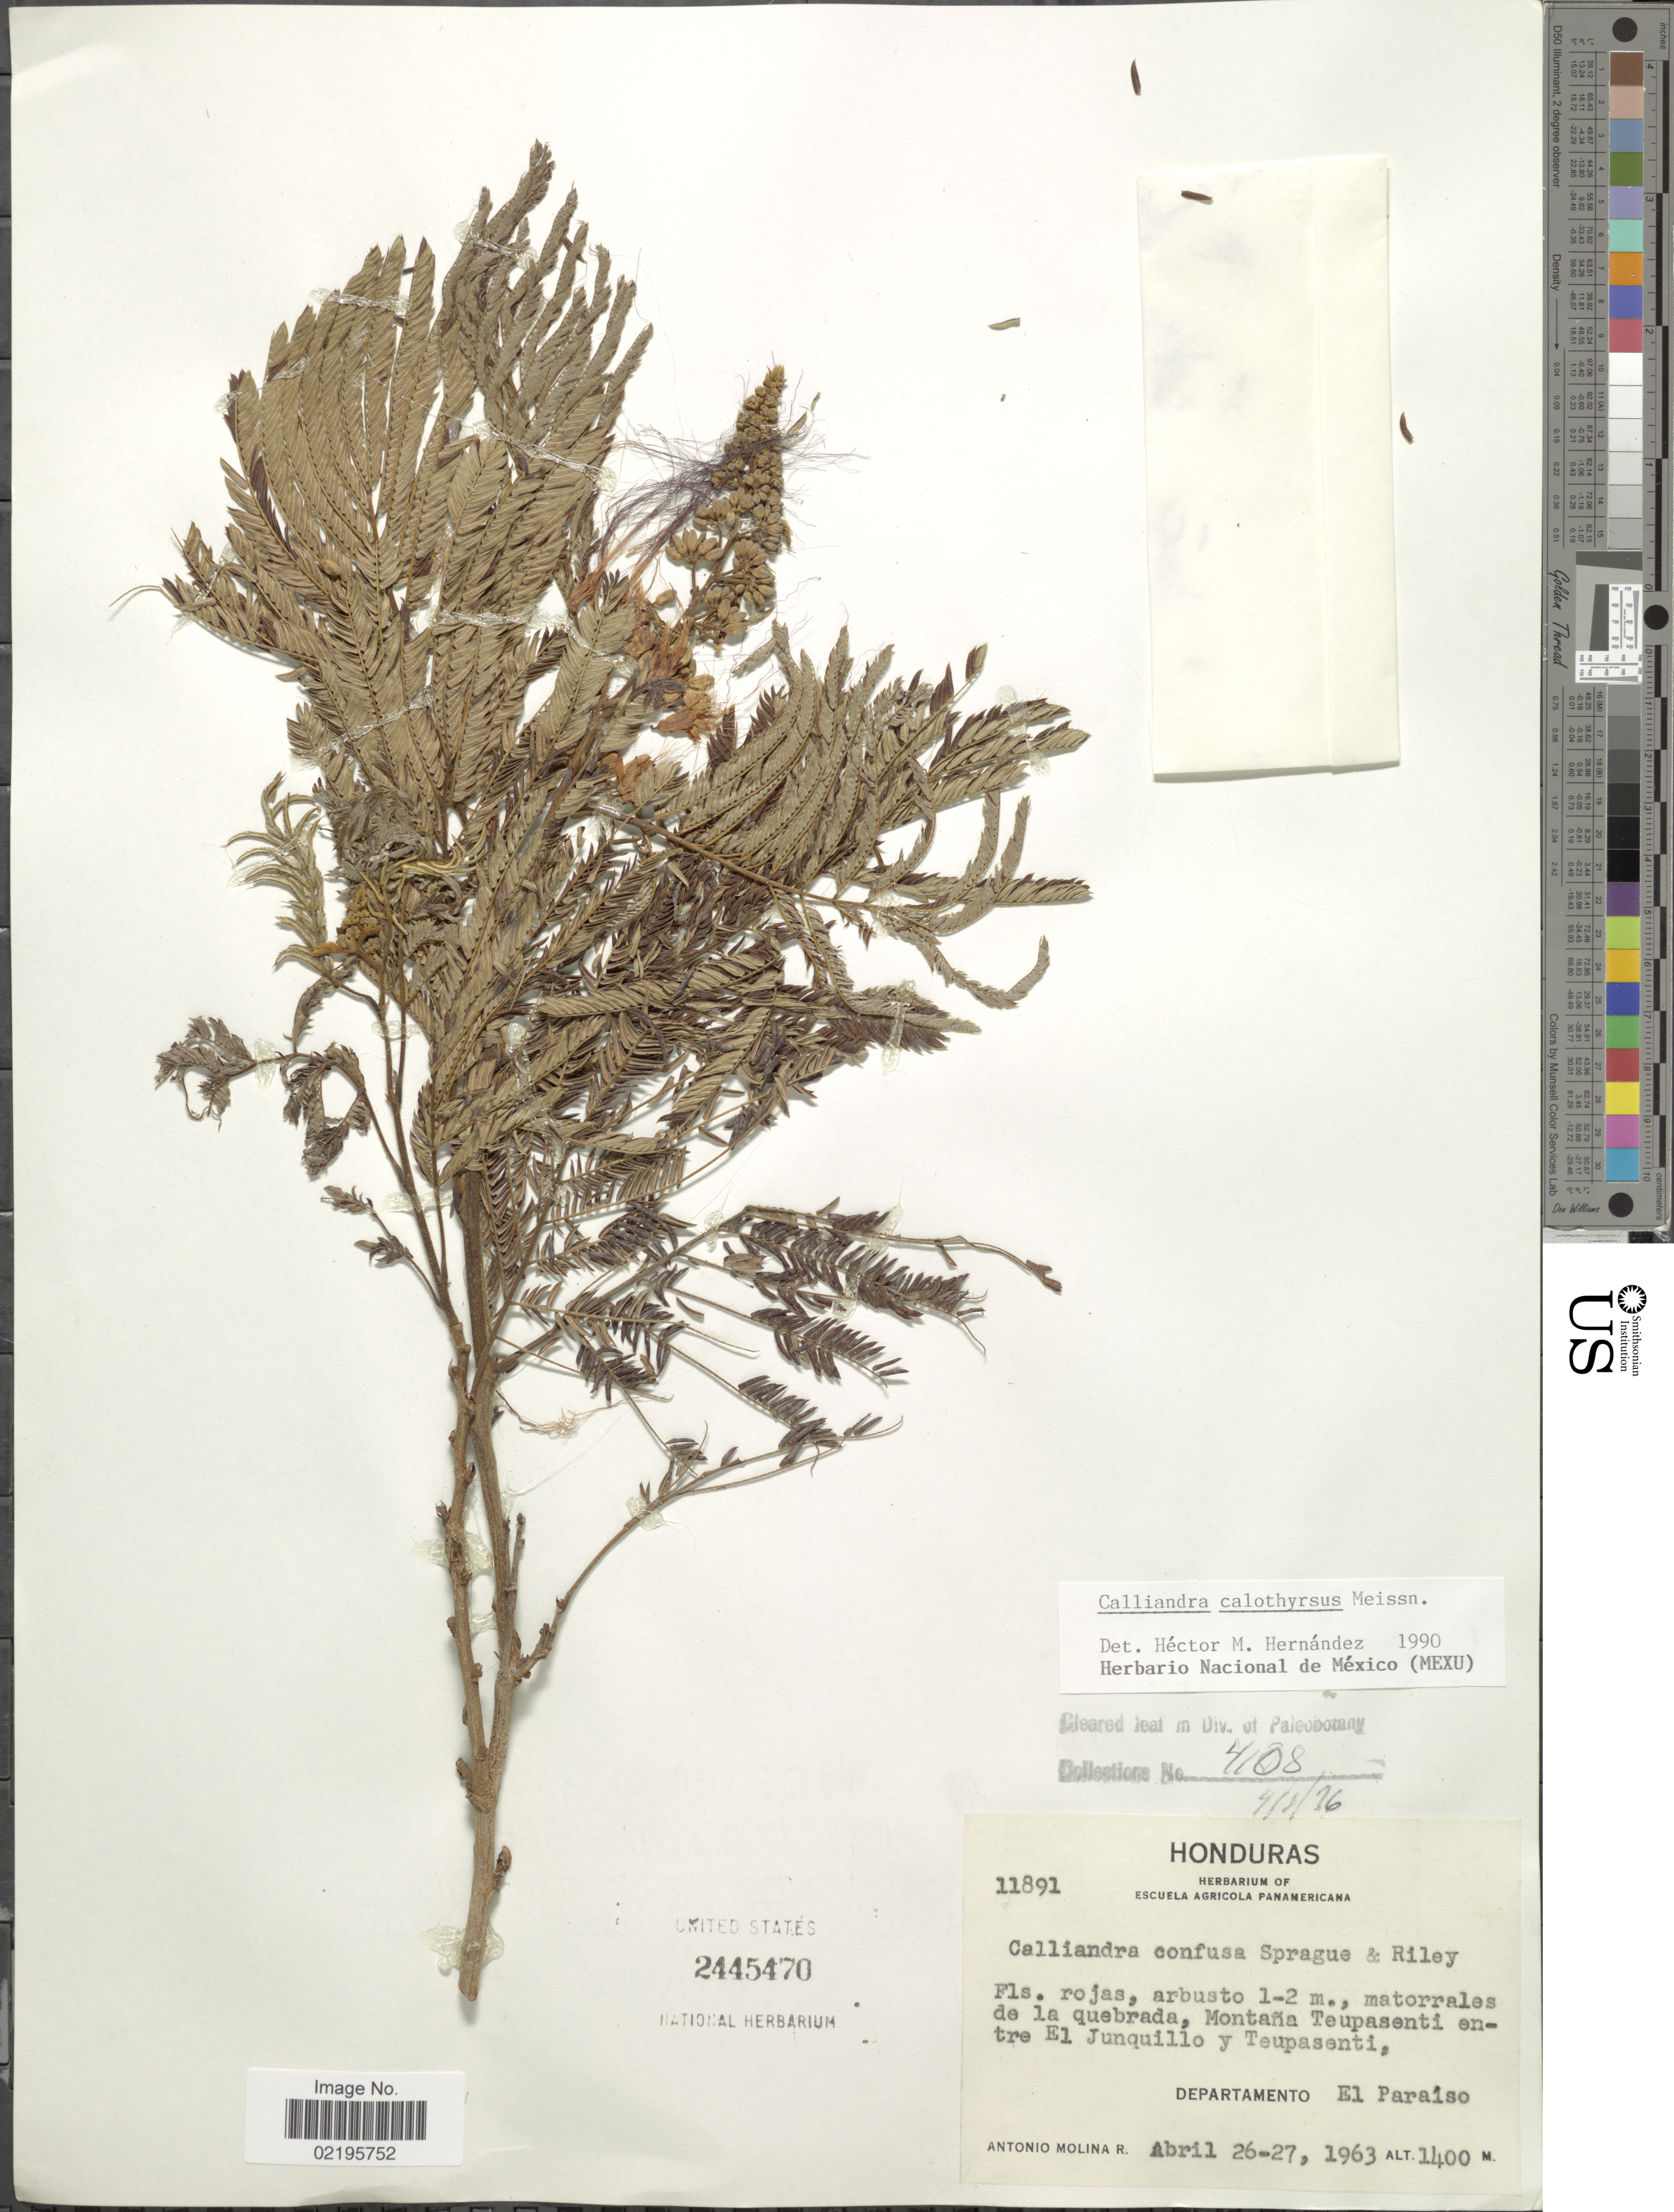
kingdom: Plantae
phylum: Tracheophyta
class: Magnoliopsida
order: Fabales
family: Fabaceae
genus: Calliandra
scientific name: Calliandra calothyrsus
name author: Meisn.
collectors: A. Molina R.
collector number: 11891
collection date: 1963-04-26/1963-04-27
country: Honduras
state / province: El Paraíso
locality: Matorrales de la quebrada, Montana Teupasenti entre El Junquillo y Teupasenti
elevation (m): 1400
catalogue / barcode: US 2445470